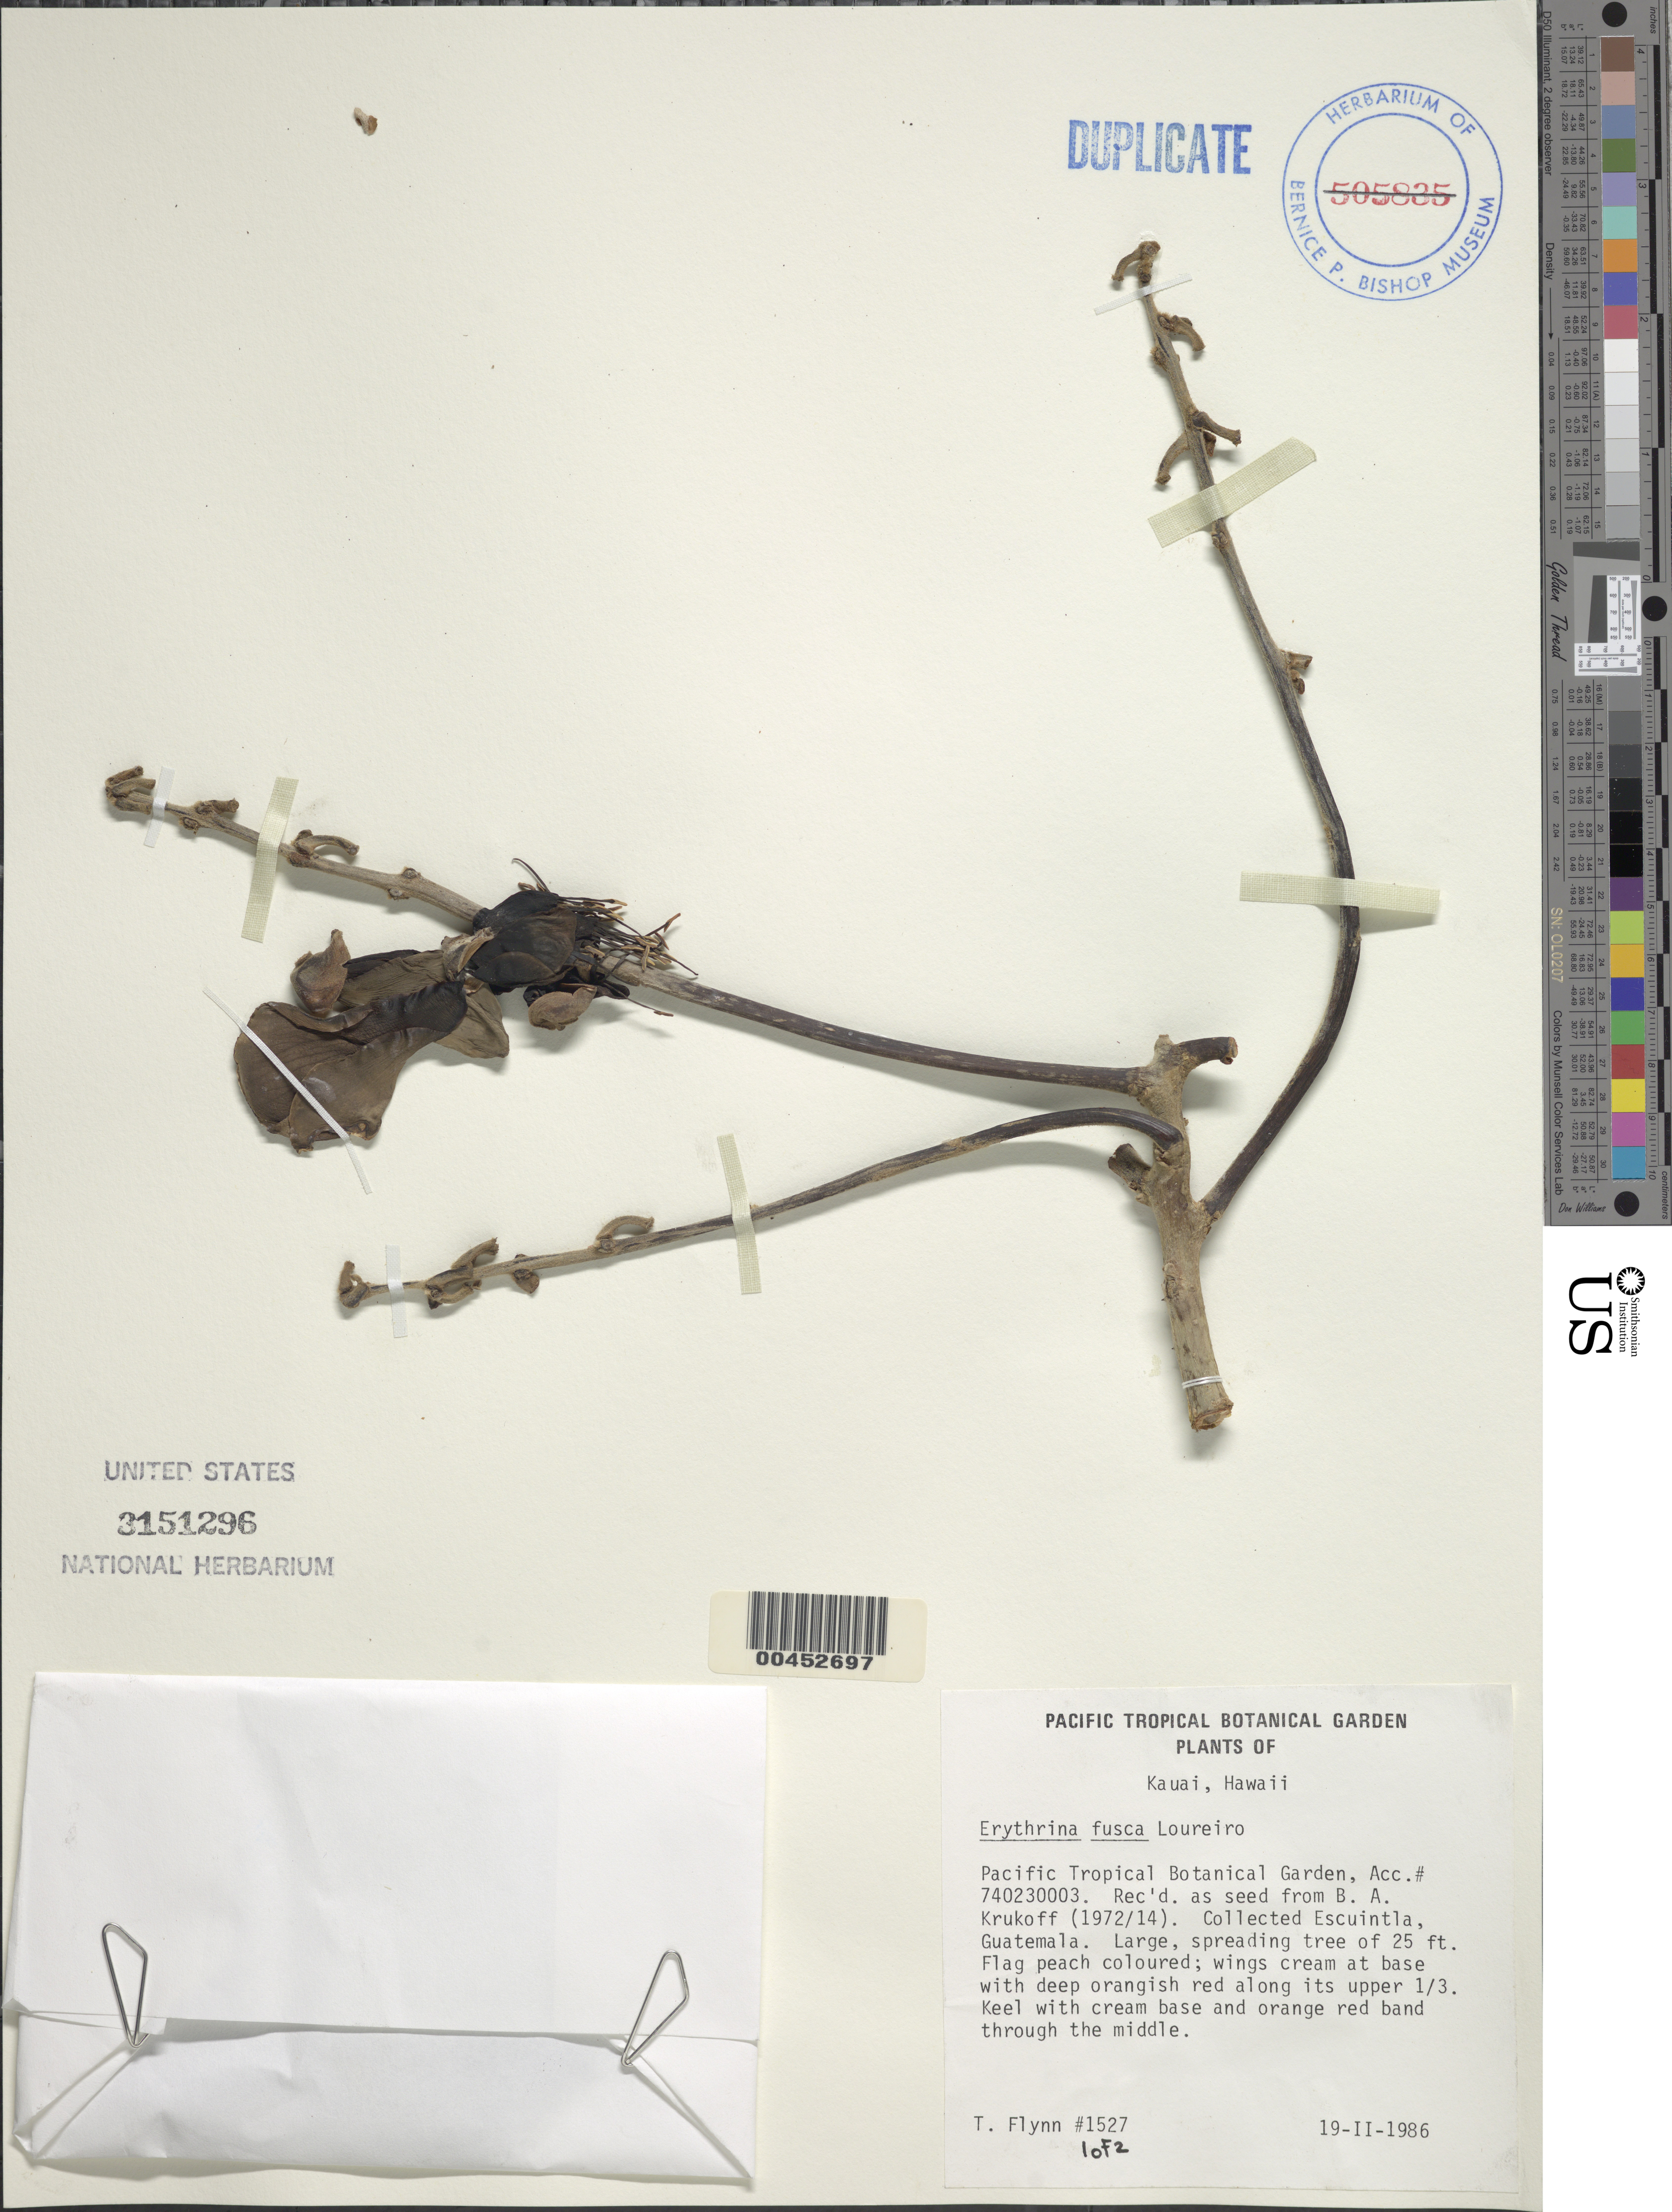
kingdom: Plantae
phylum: Tracheophyta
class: Magnoliopsida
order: Fabales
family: Fabaceae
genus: Erythrina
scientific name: Erythrina fusca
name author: Lour.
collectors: T. W. Flynn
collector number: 1527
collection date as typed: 19 Feb 1986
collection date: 1986-02-19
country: United States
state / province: Hawaii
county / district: Kauai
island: Kaua'i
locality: Pacific Tropical Botanical Garden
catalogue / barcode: US 3151296